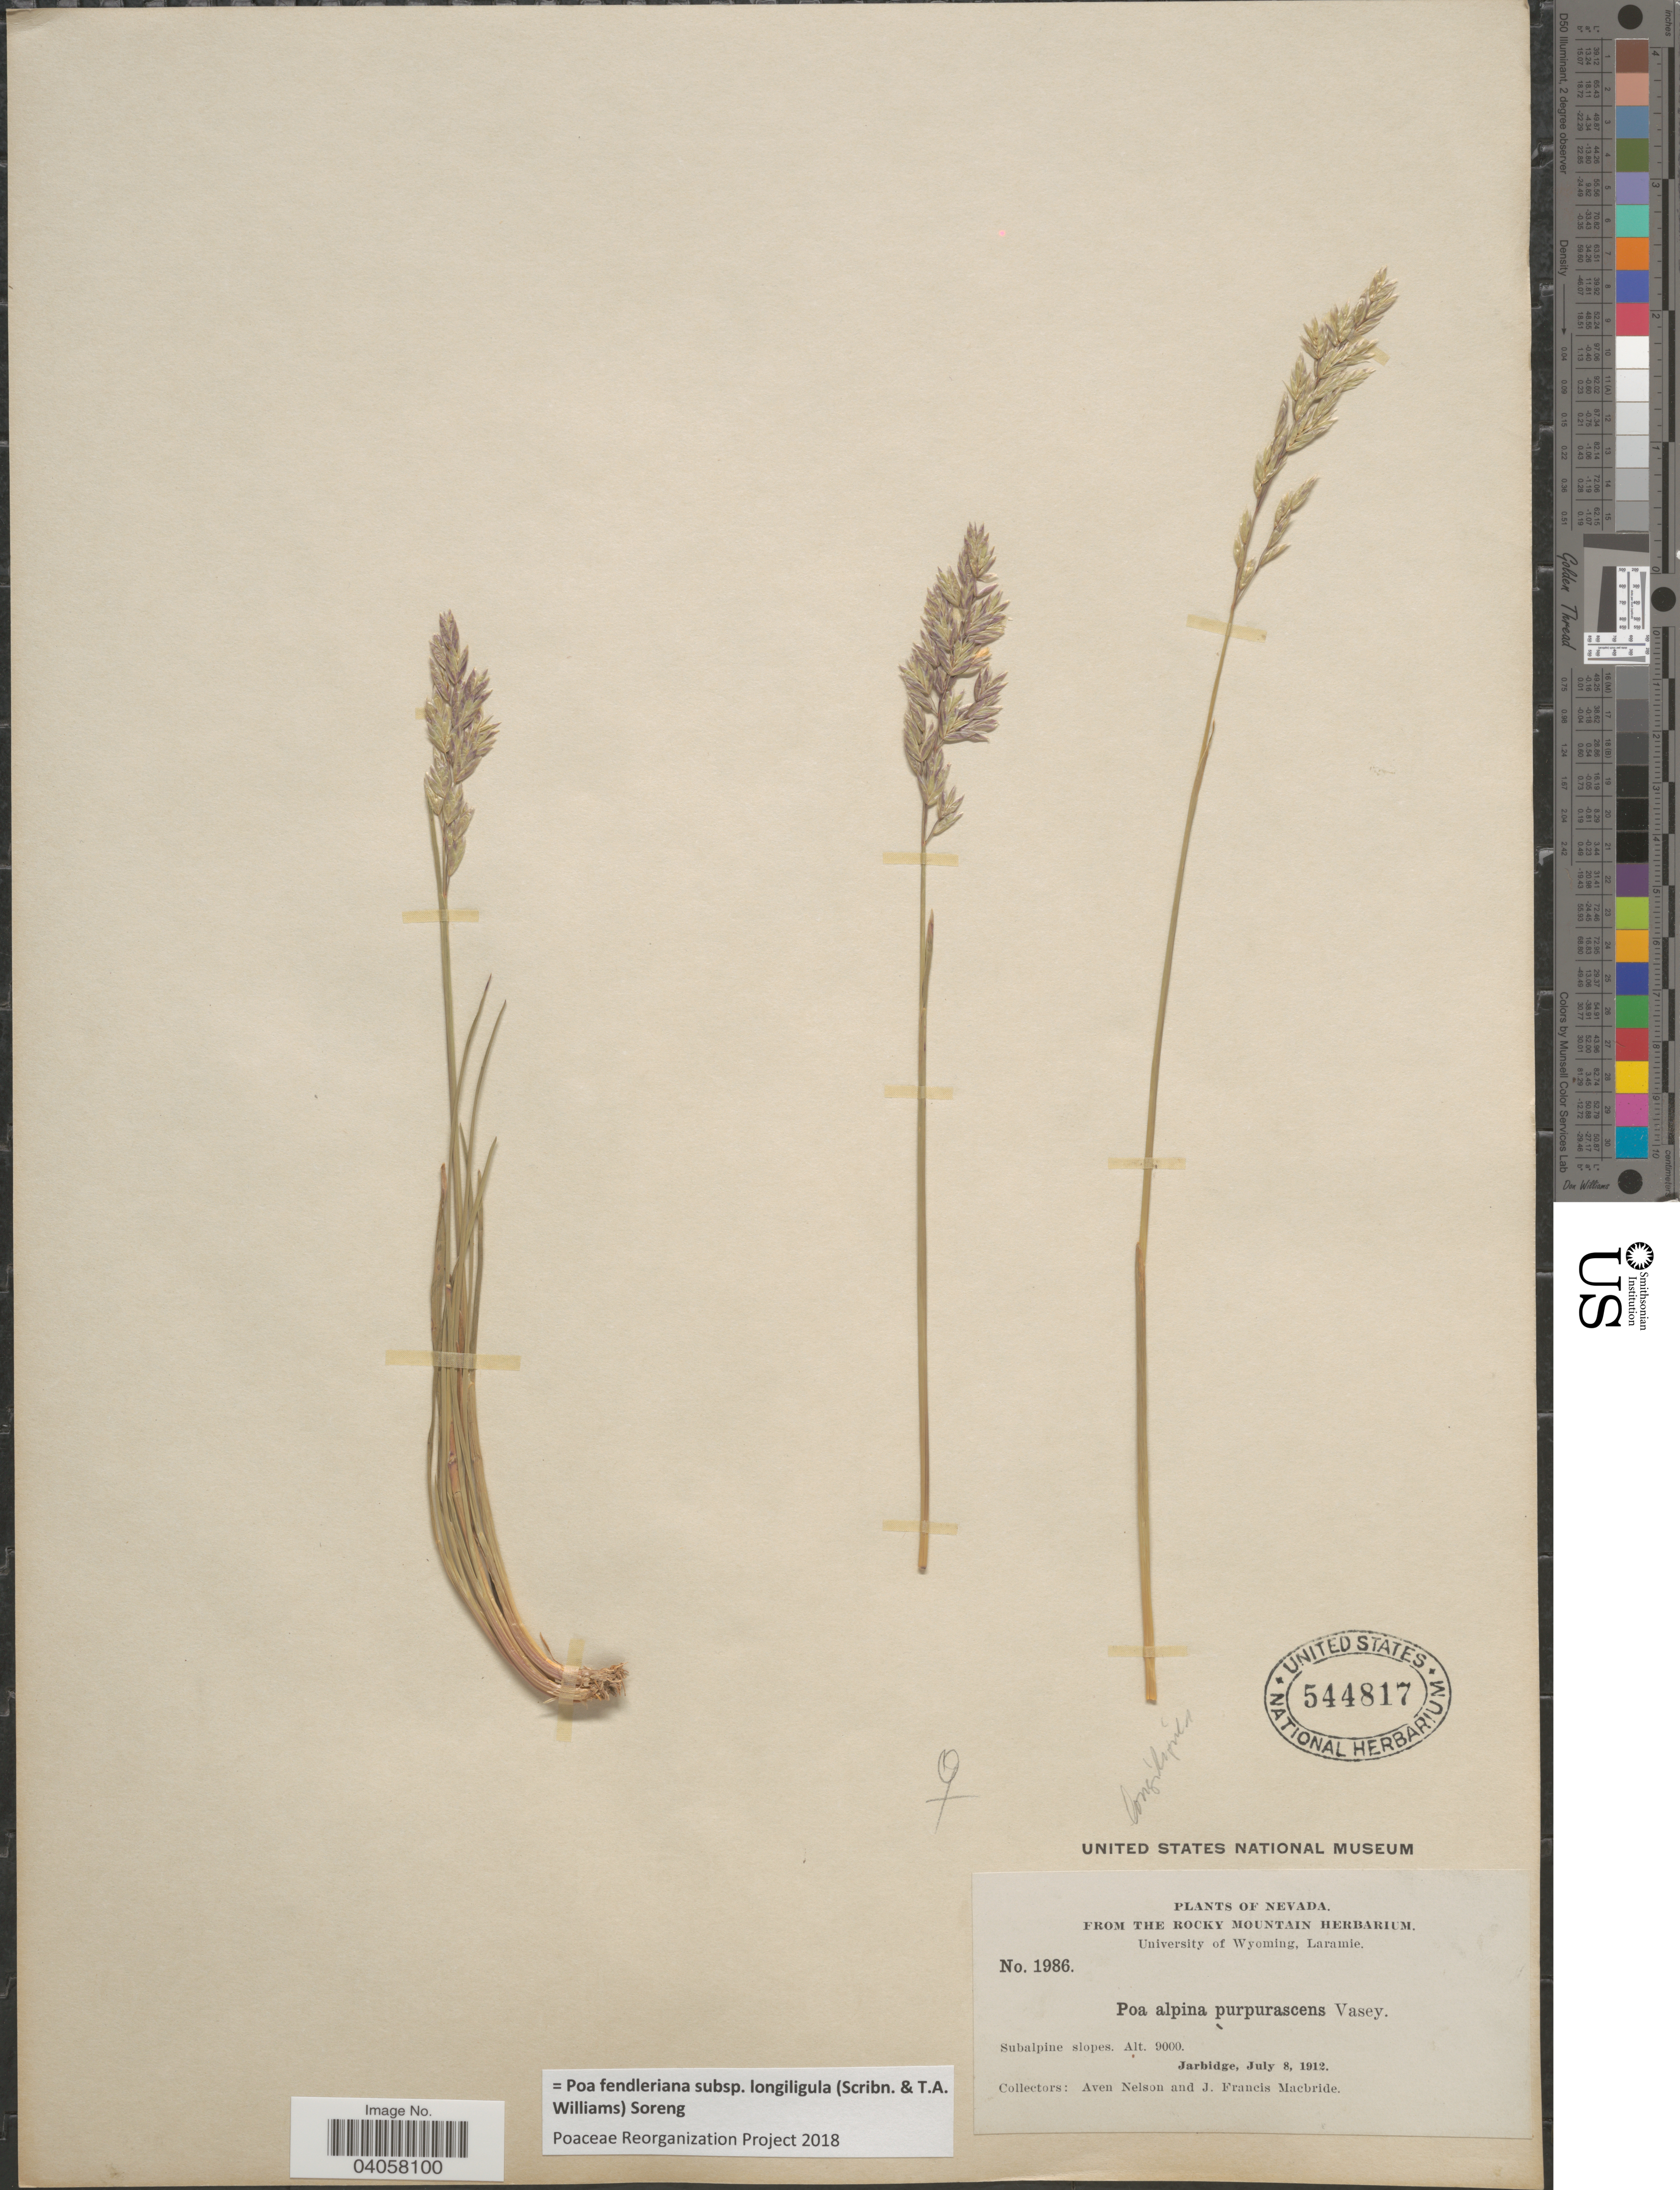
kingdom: Plantae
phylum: Tracheophyta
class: Liliopsida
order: Poales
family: Poaceae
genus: Poa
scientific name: Poa fendleriana subsp. longiligula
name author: (Scribn. & T.A. Williams) Soreng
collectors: A. Nelson & J. F. Macbride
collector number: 1986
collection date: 1912-07-08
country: United States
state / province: Nevada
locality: Subalpine slopes. Jarbidge.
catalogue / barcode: US 544817